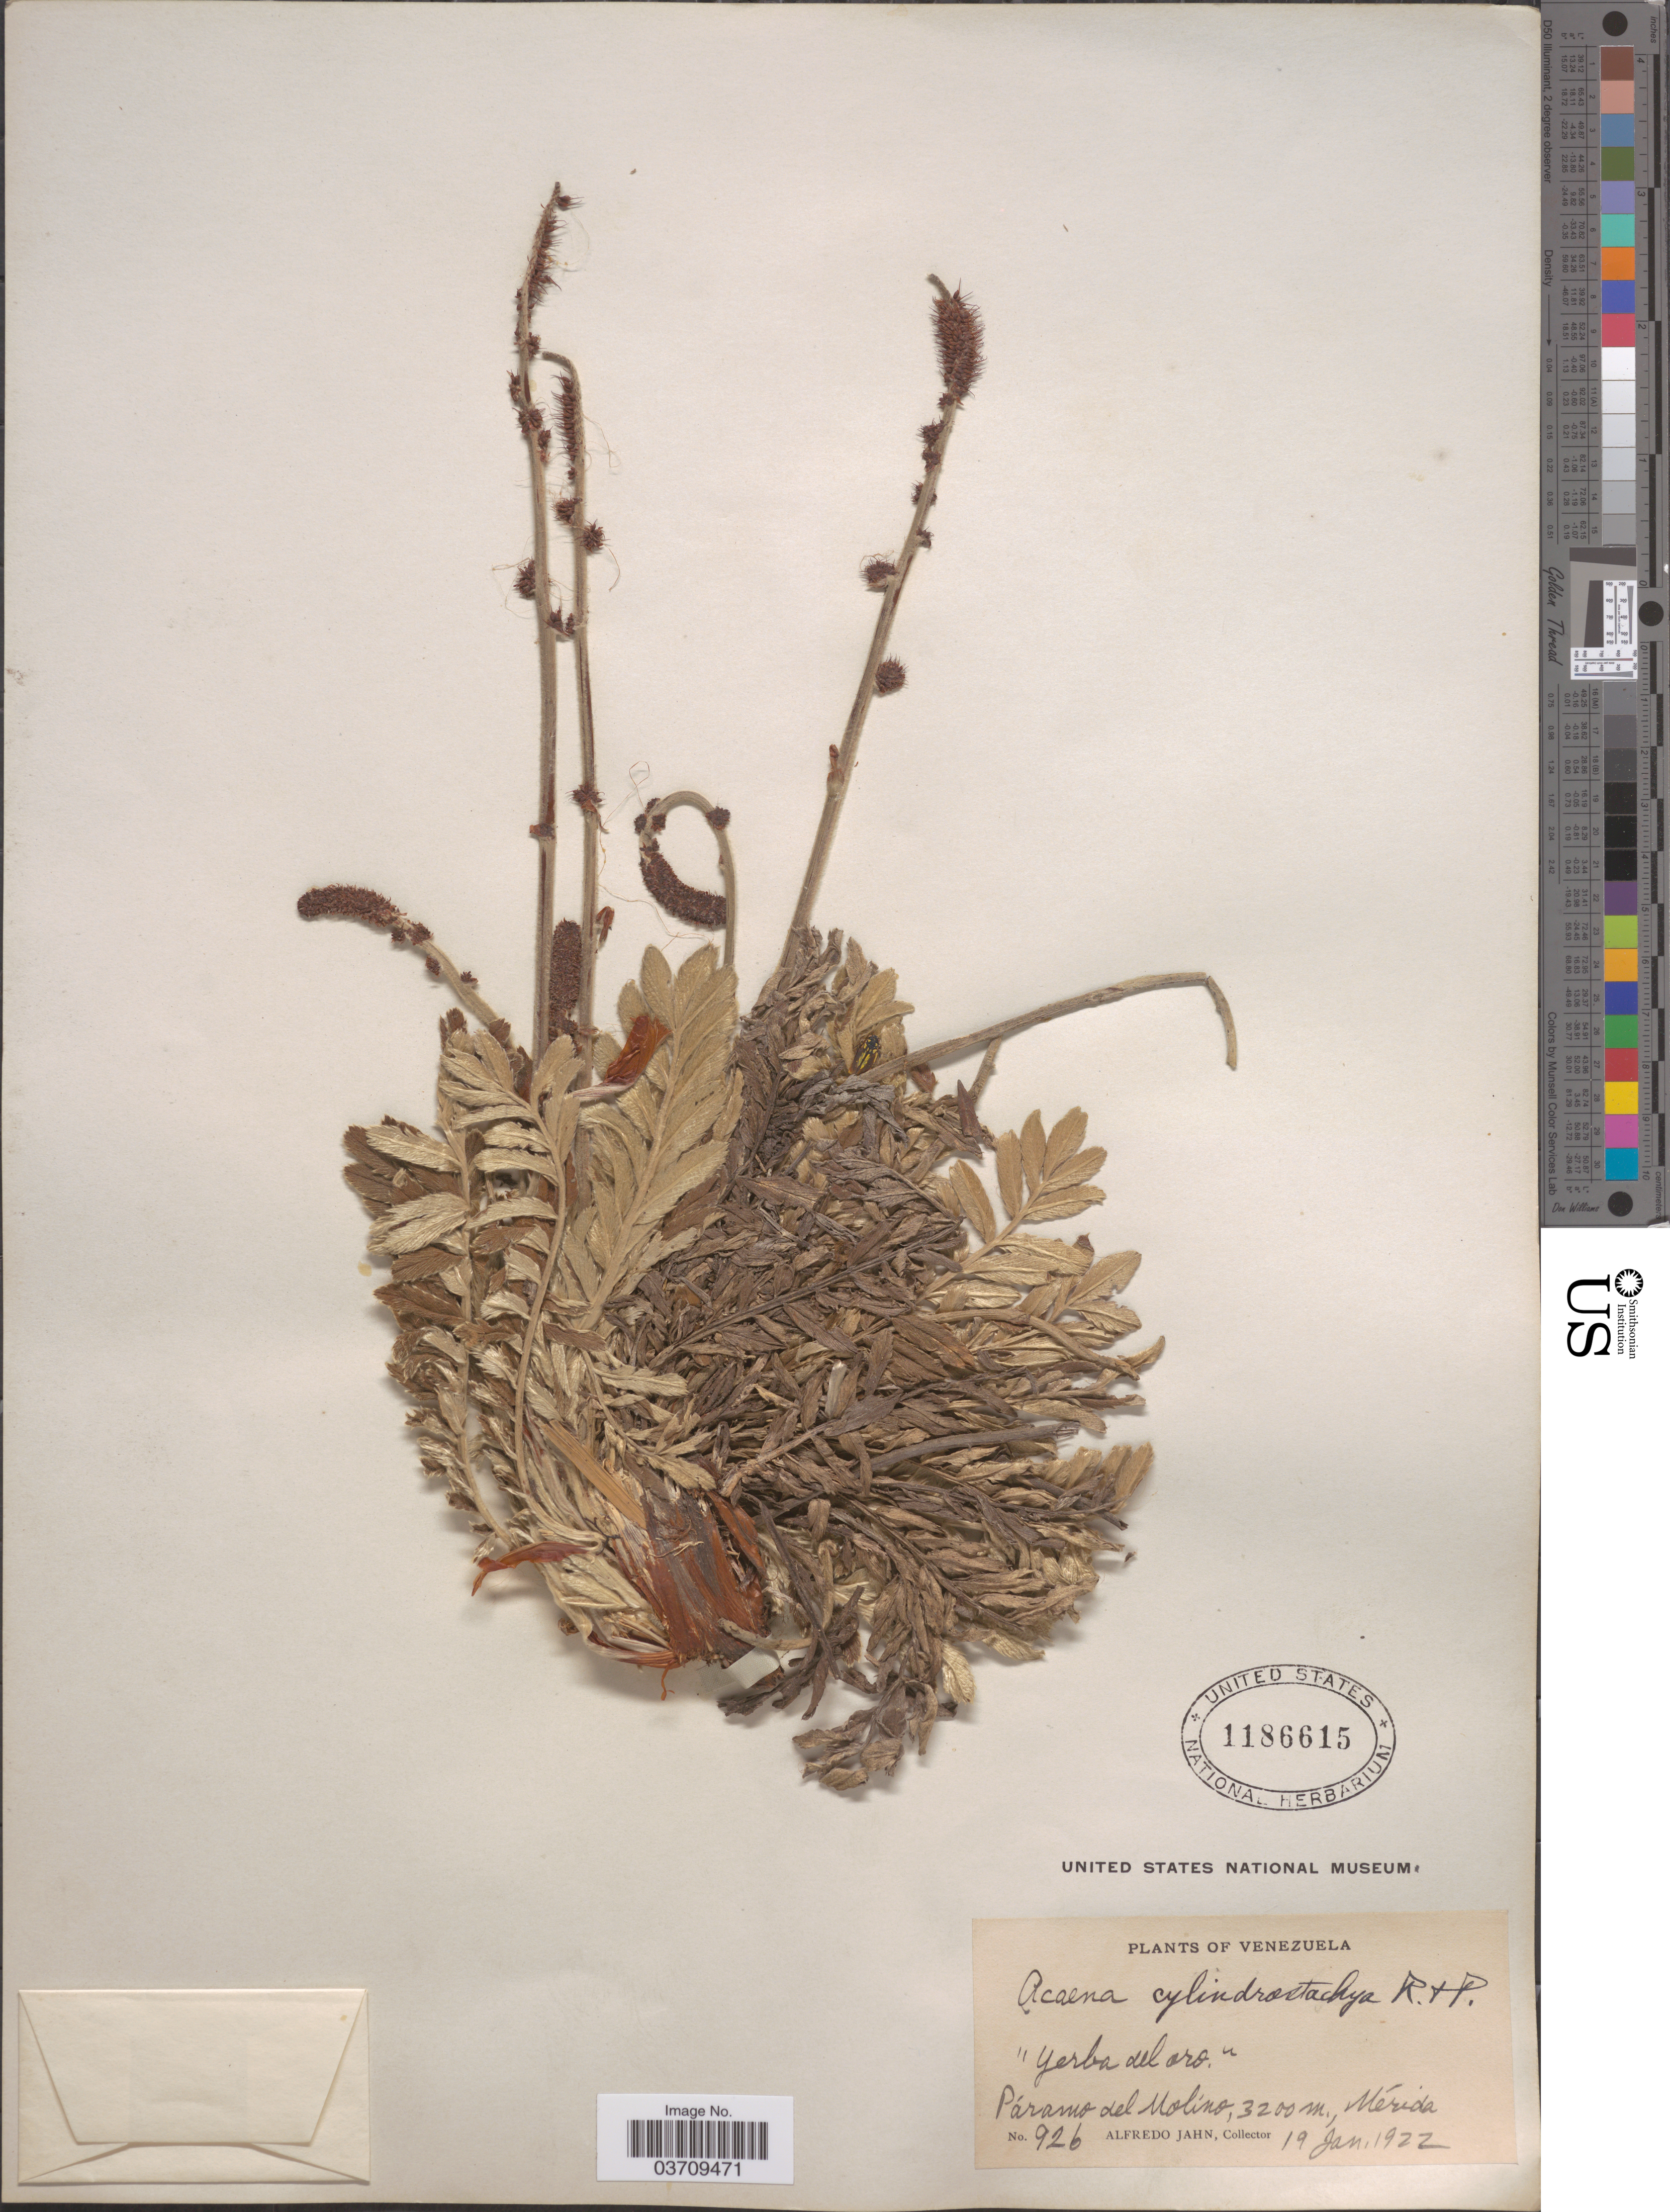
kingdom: Plantae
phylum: Tracheophyta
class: Magnoliopsida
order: Rosales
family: Rosaceae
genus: Acaena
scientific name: Acaena cylindristachya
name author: Ruiz & Pav.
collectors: A. Jahn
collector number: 926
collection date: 1922-01-19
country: Venezuela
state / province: Merida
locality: Páramo de Molino.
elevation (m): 3200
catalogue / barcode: US 1186615